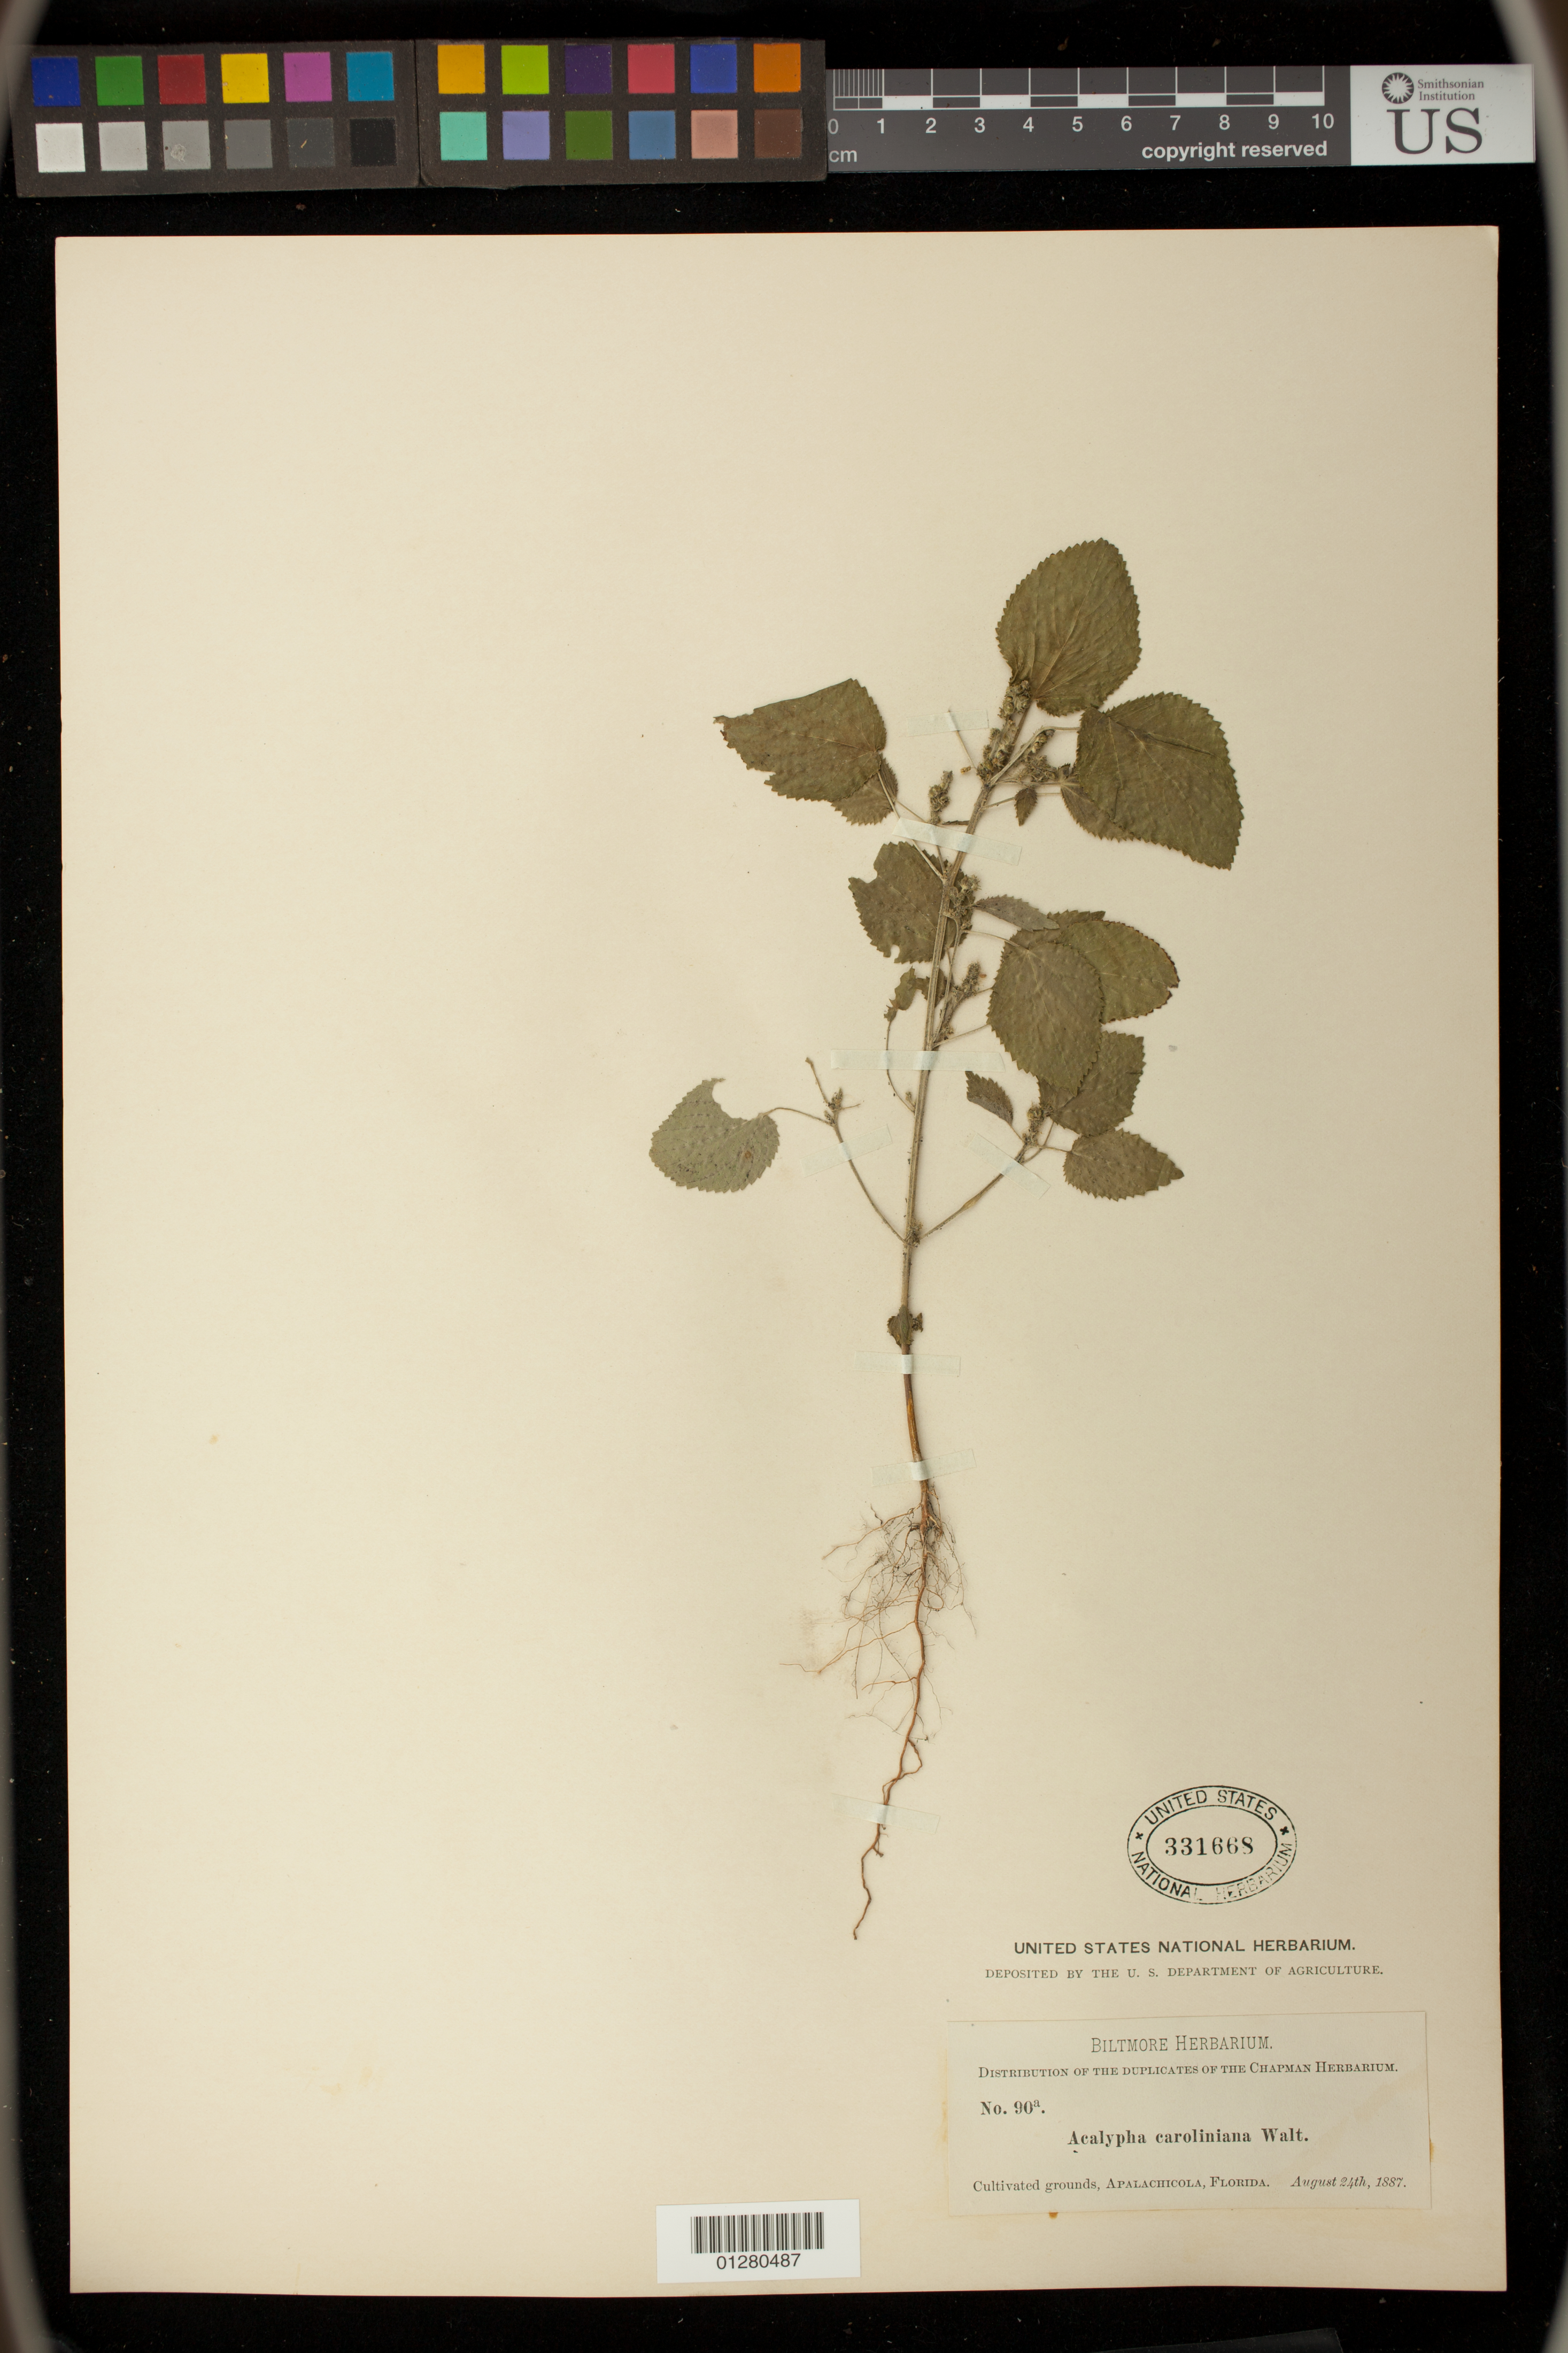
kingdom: Plantae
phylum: Tracheophyta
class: Magnoliopsida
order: Malpighiales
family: Euphorbiaceae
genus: Acalypha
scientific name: Acalypha ostryifolia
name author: Ridd.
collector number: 90A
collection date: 1887-08-24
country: United States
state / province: Florida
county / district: Franklin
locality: Apalachicola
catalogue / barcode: US 331668